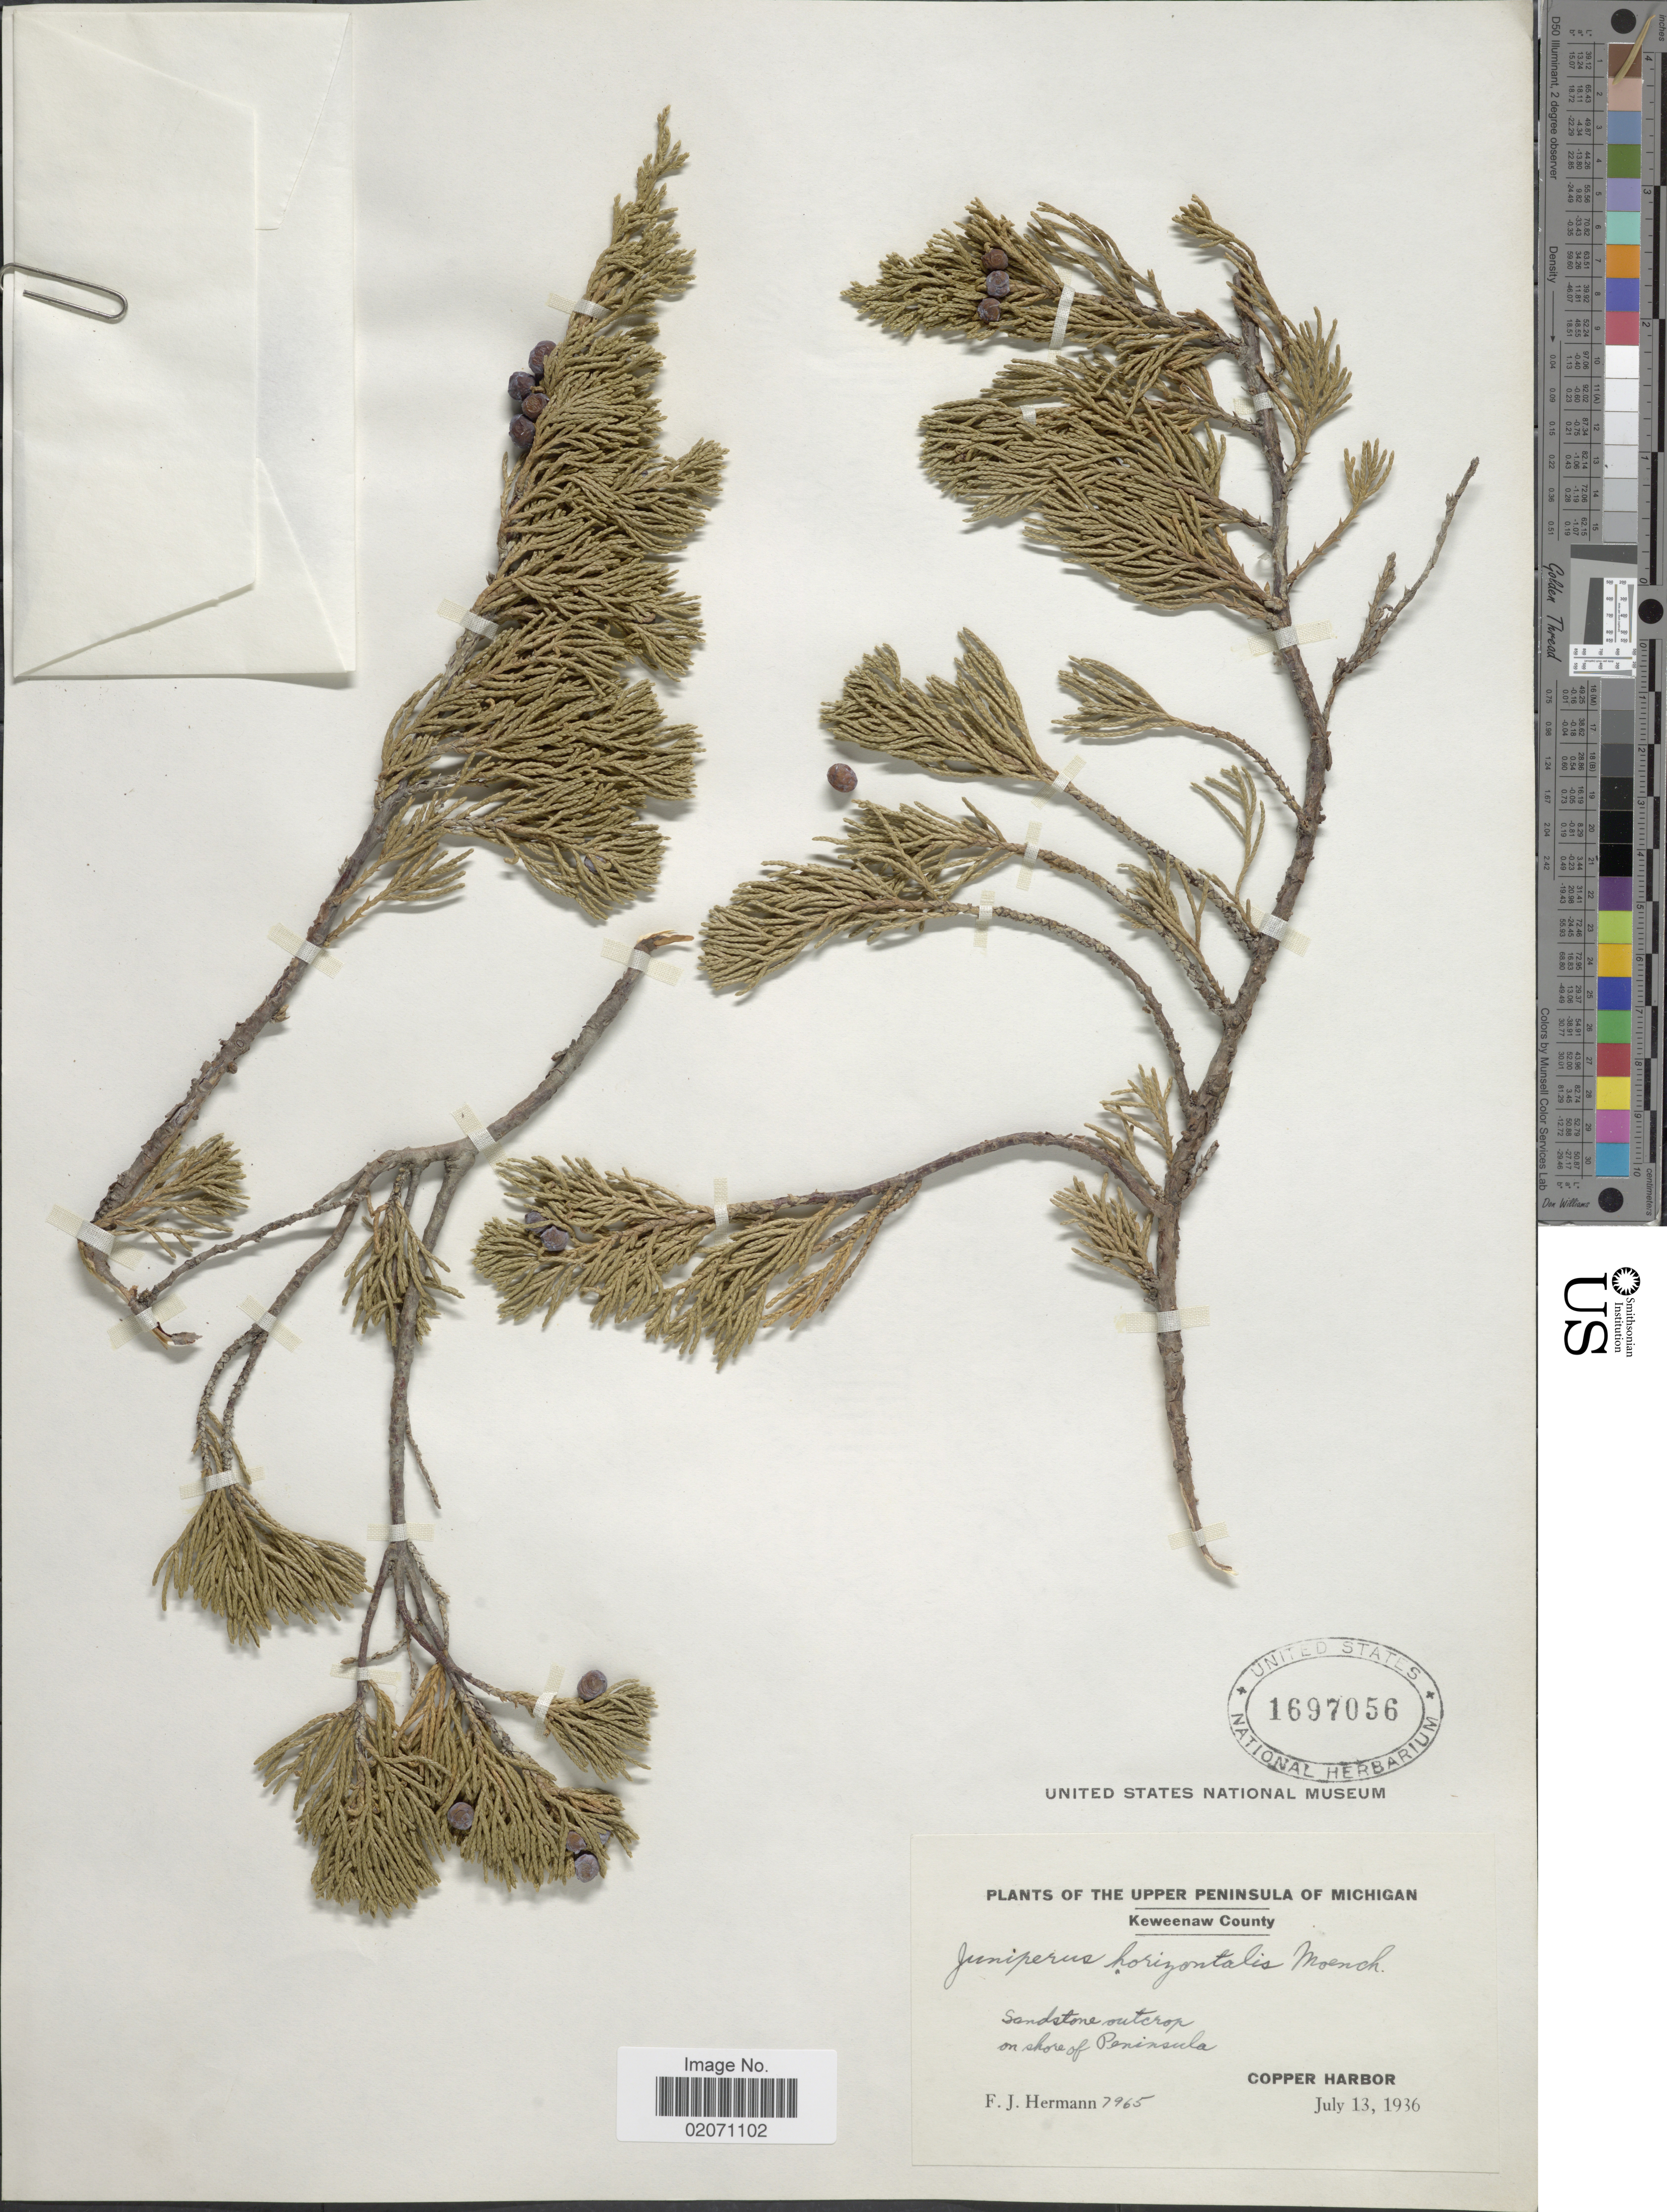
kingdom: Plantae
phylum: Tracheophyta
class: Pinopsida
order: Pinales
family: Cupressaceae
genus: Juniperus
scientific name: Juniperus horizontalis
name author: Moench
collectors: F. J. Hermann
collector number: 7965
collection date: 1936-07-13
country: United States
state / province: Michigan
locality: Upper Peninsula, Keweenaw County, Copper Harbor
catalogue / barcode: US 1697056